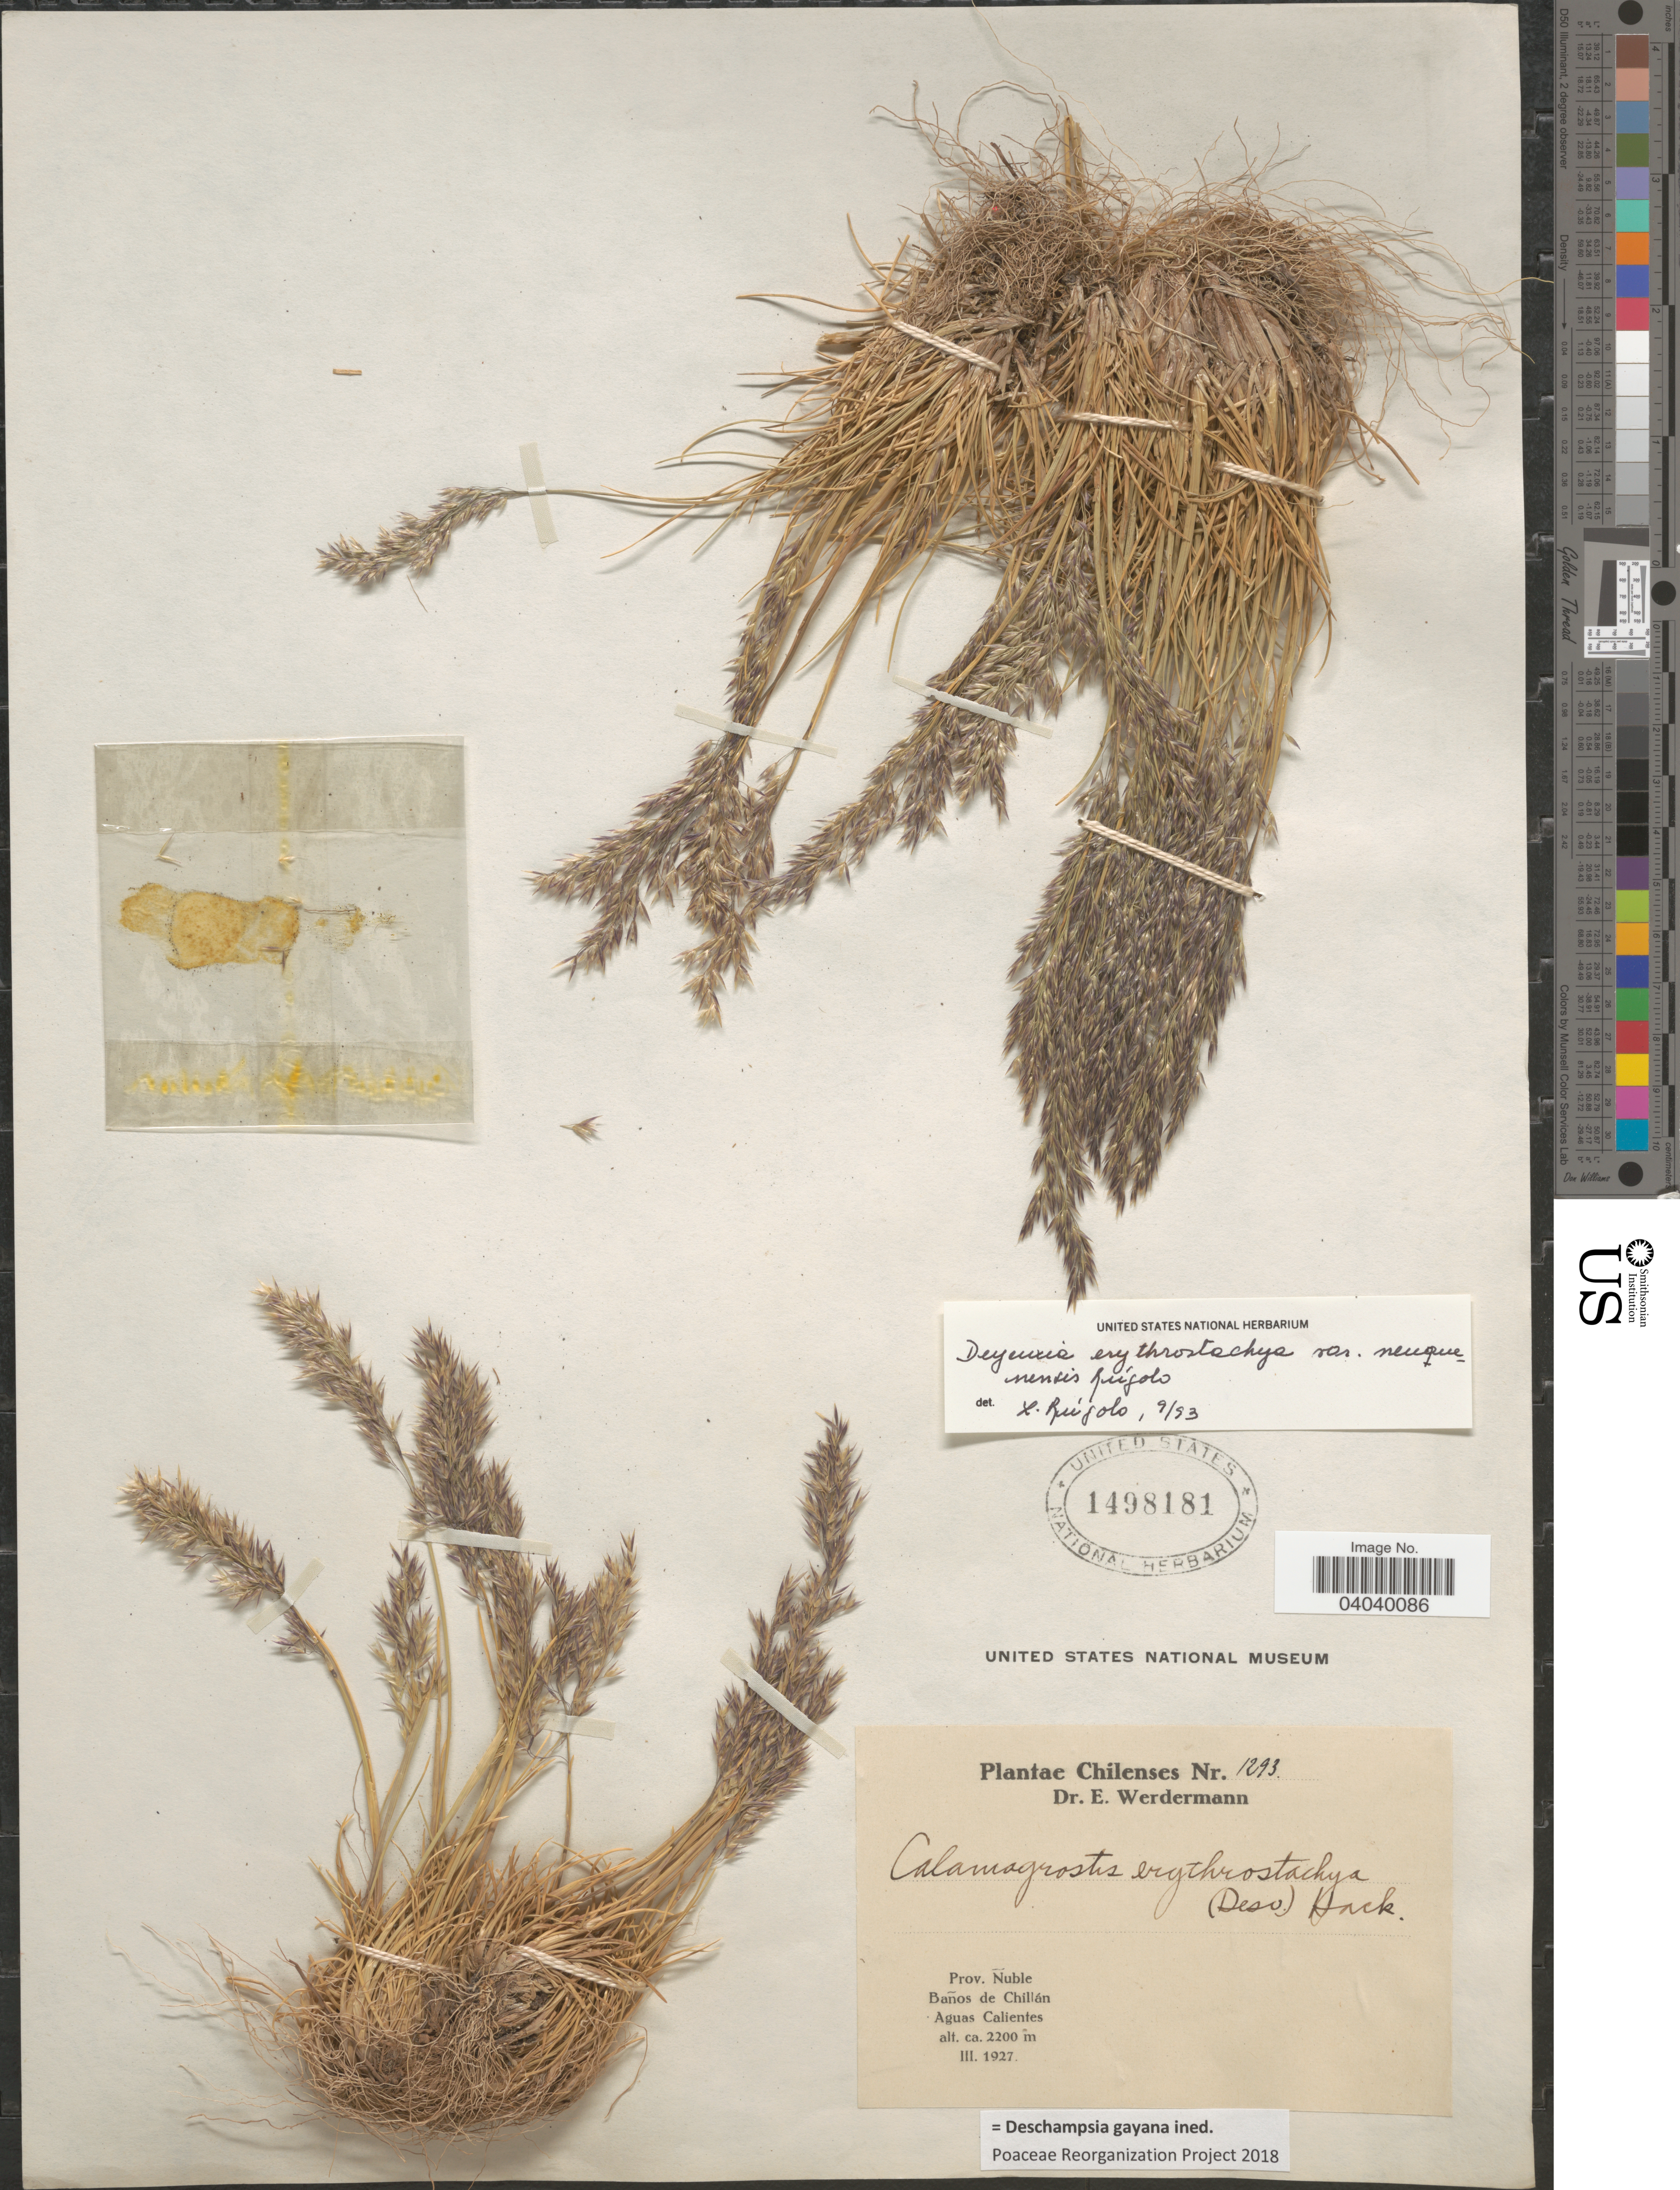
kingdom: Plantae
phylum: Tracheophyta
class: Liliopsida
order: Poales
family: Poaceae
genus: Deschampsia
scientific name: Deschampsia gayana ined.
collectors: E. Werdermann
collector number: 1293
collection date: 1927-03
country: Chile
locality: Prov. Ñuble. Baños de Chillán. Aguas Calientes.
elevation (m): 2200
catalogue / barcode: US 1498181